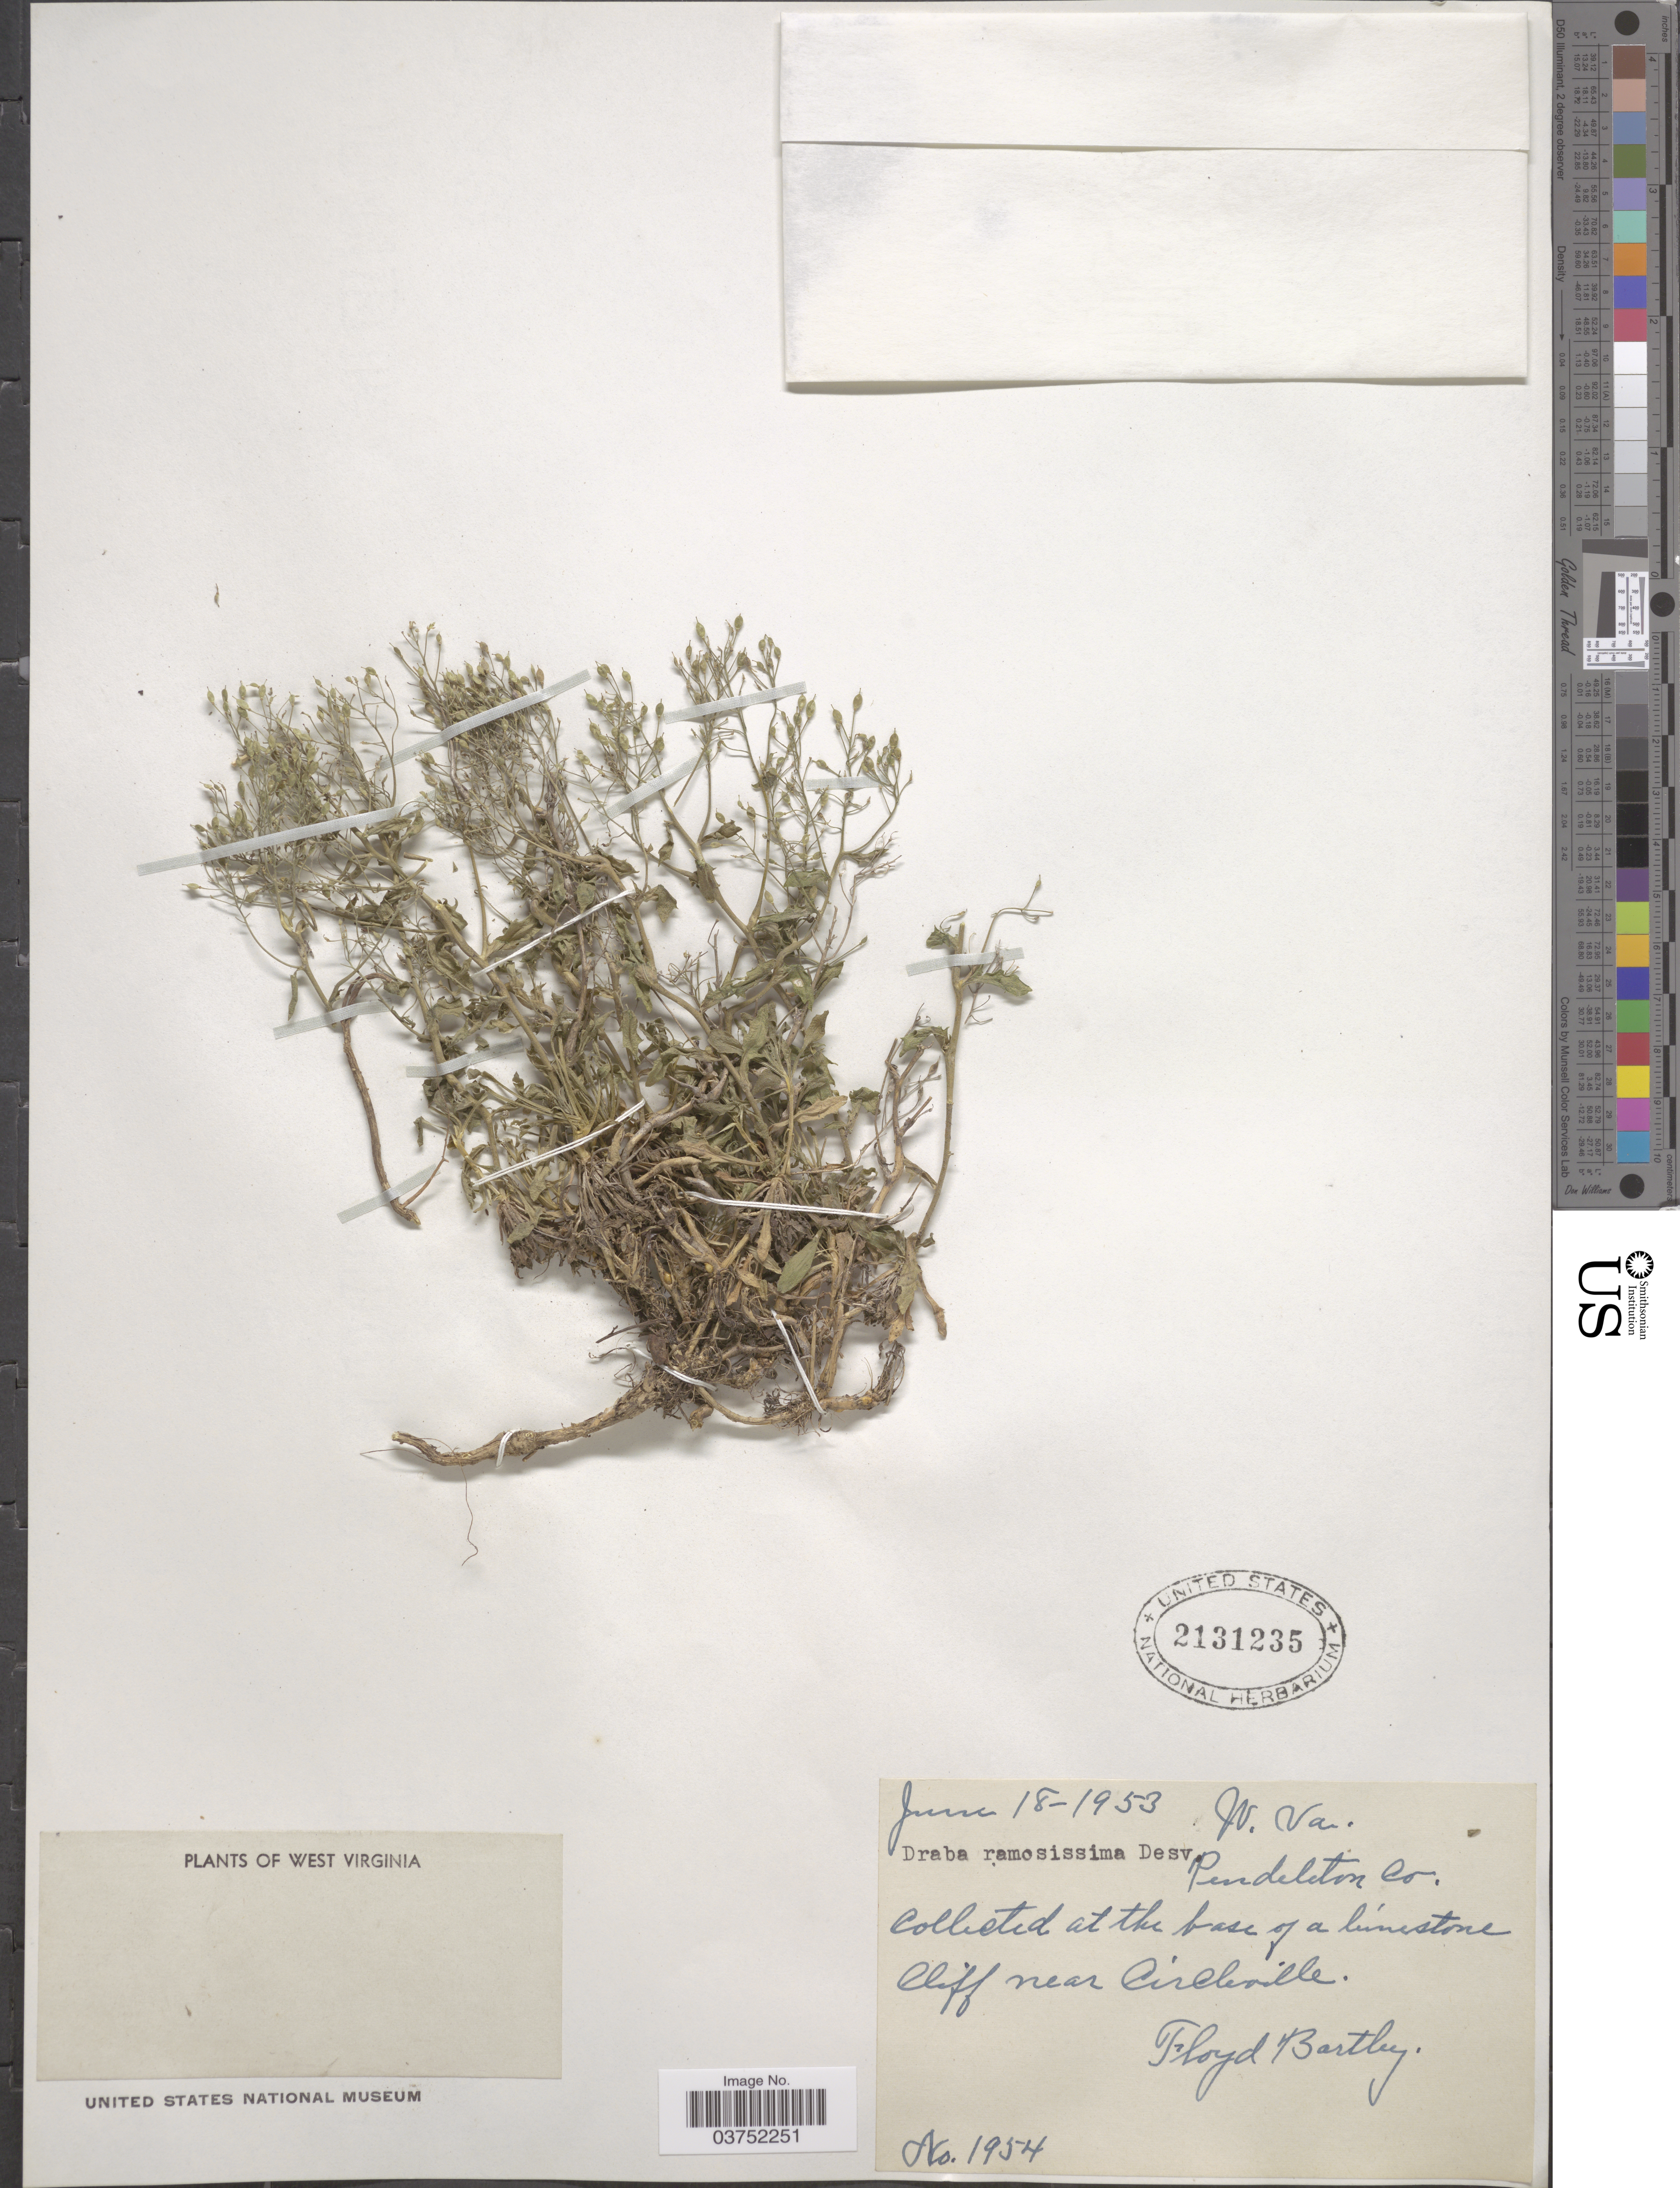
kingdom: Plantae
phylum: Tracheophyta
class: Magnoliopsida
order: Brassicales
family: Brassicaceae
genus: Draba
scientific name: Draba ramosissima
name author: Desv.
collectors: F. Bartley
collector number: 1954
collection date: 1953-06-18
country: United States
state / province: West Virginia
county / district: Pendleton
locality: Pendeleton Co. At the base of a limestone Cliff near Circleville.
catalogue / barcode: US 2131235